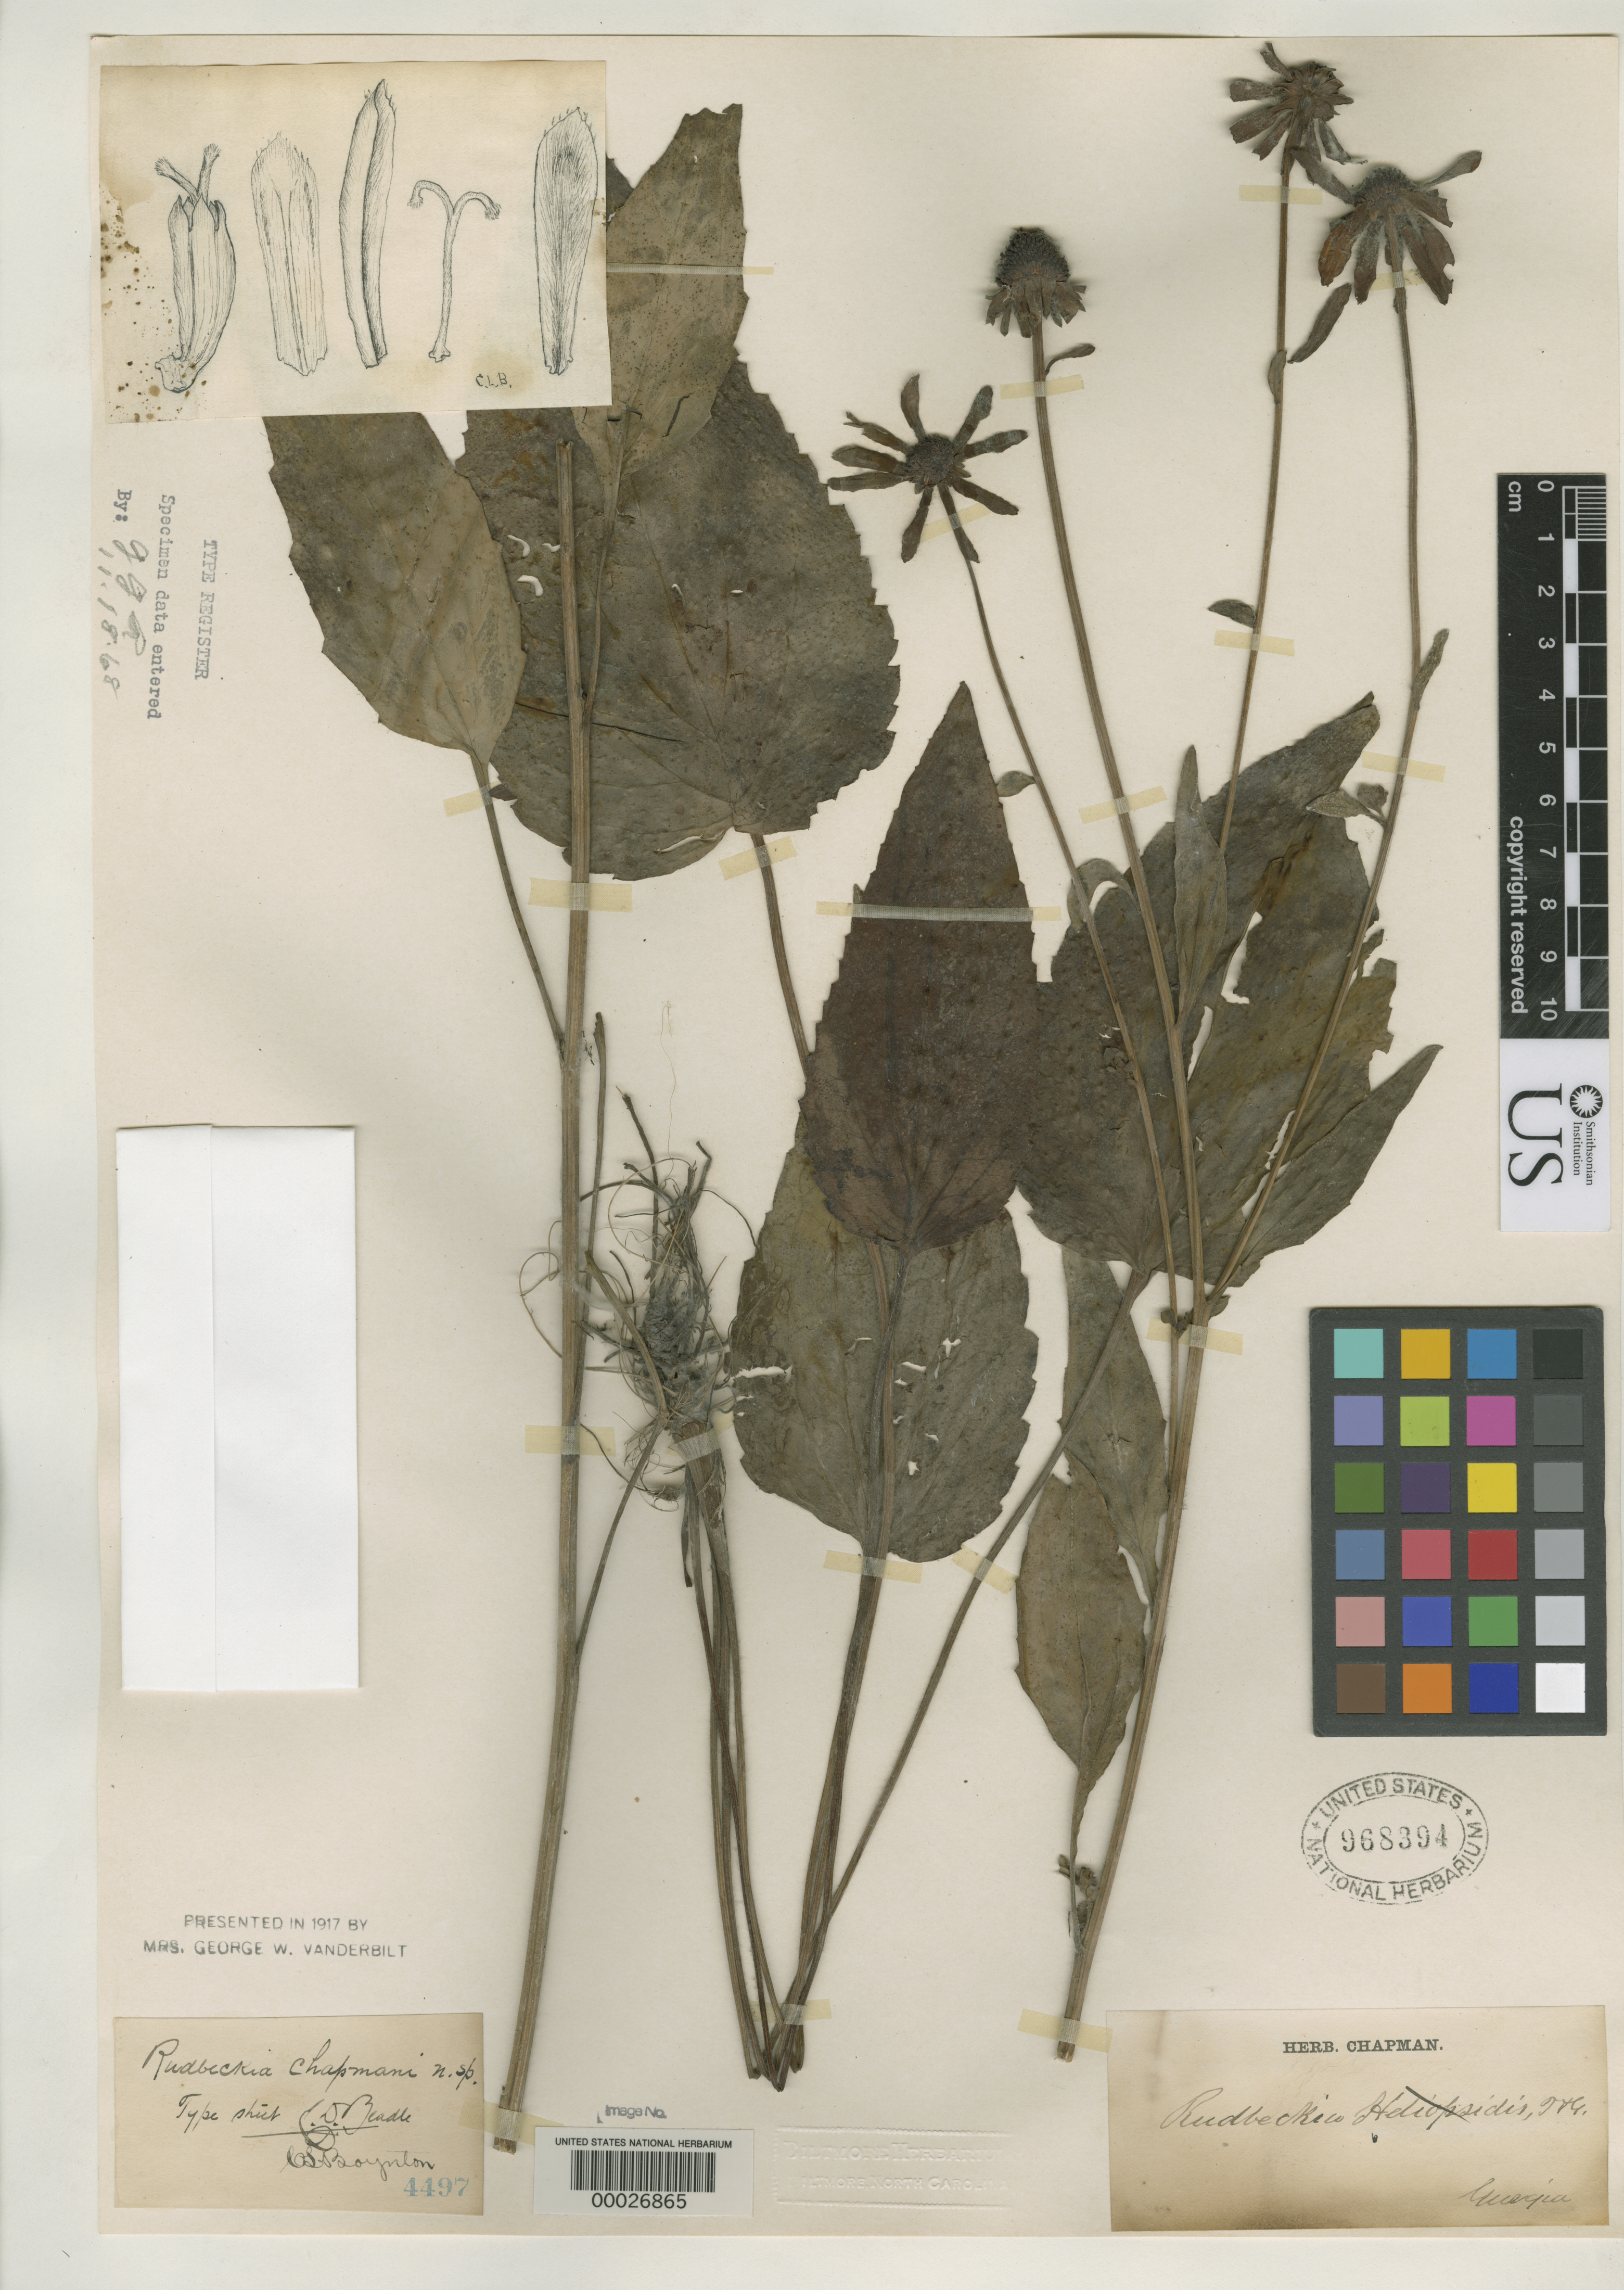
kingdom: Plantae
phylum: Tracheophyta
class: Magnoliopsida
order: Asterales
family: Asteraceae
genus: Rudbeckia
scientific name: Rudbeckia chapmani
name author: C.L. Boynton & Beadle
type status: Syntype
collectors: A. W. Chapman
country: United States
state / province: Georgia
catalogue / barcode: US 968394